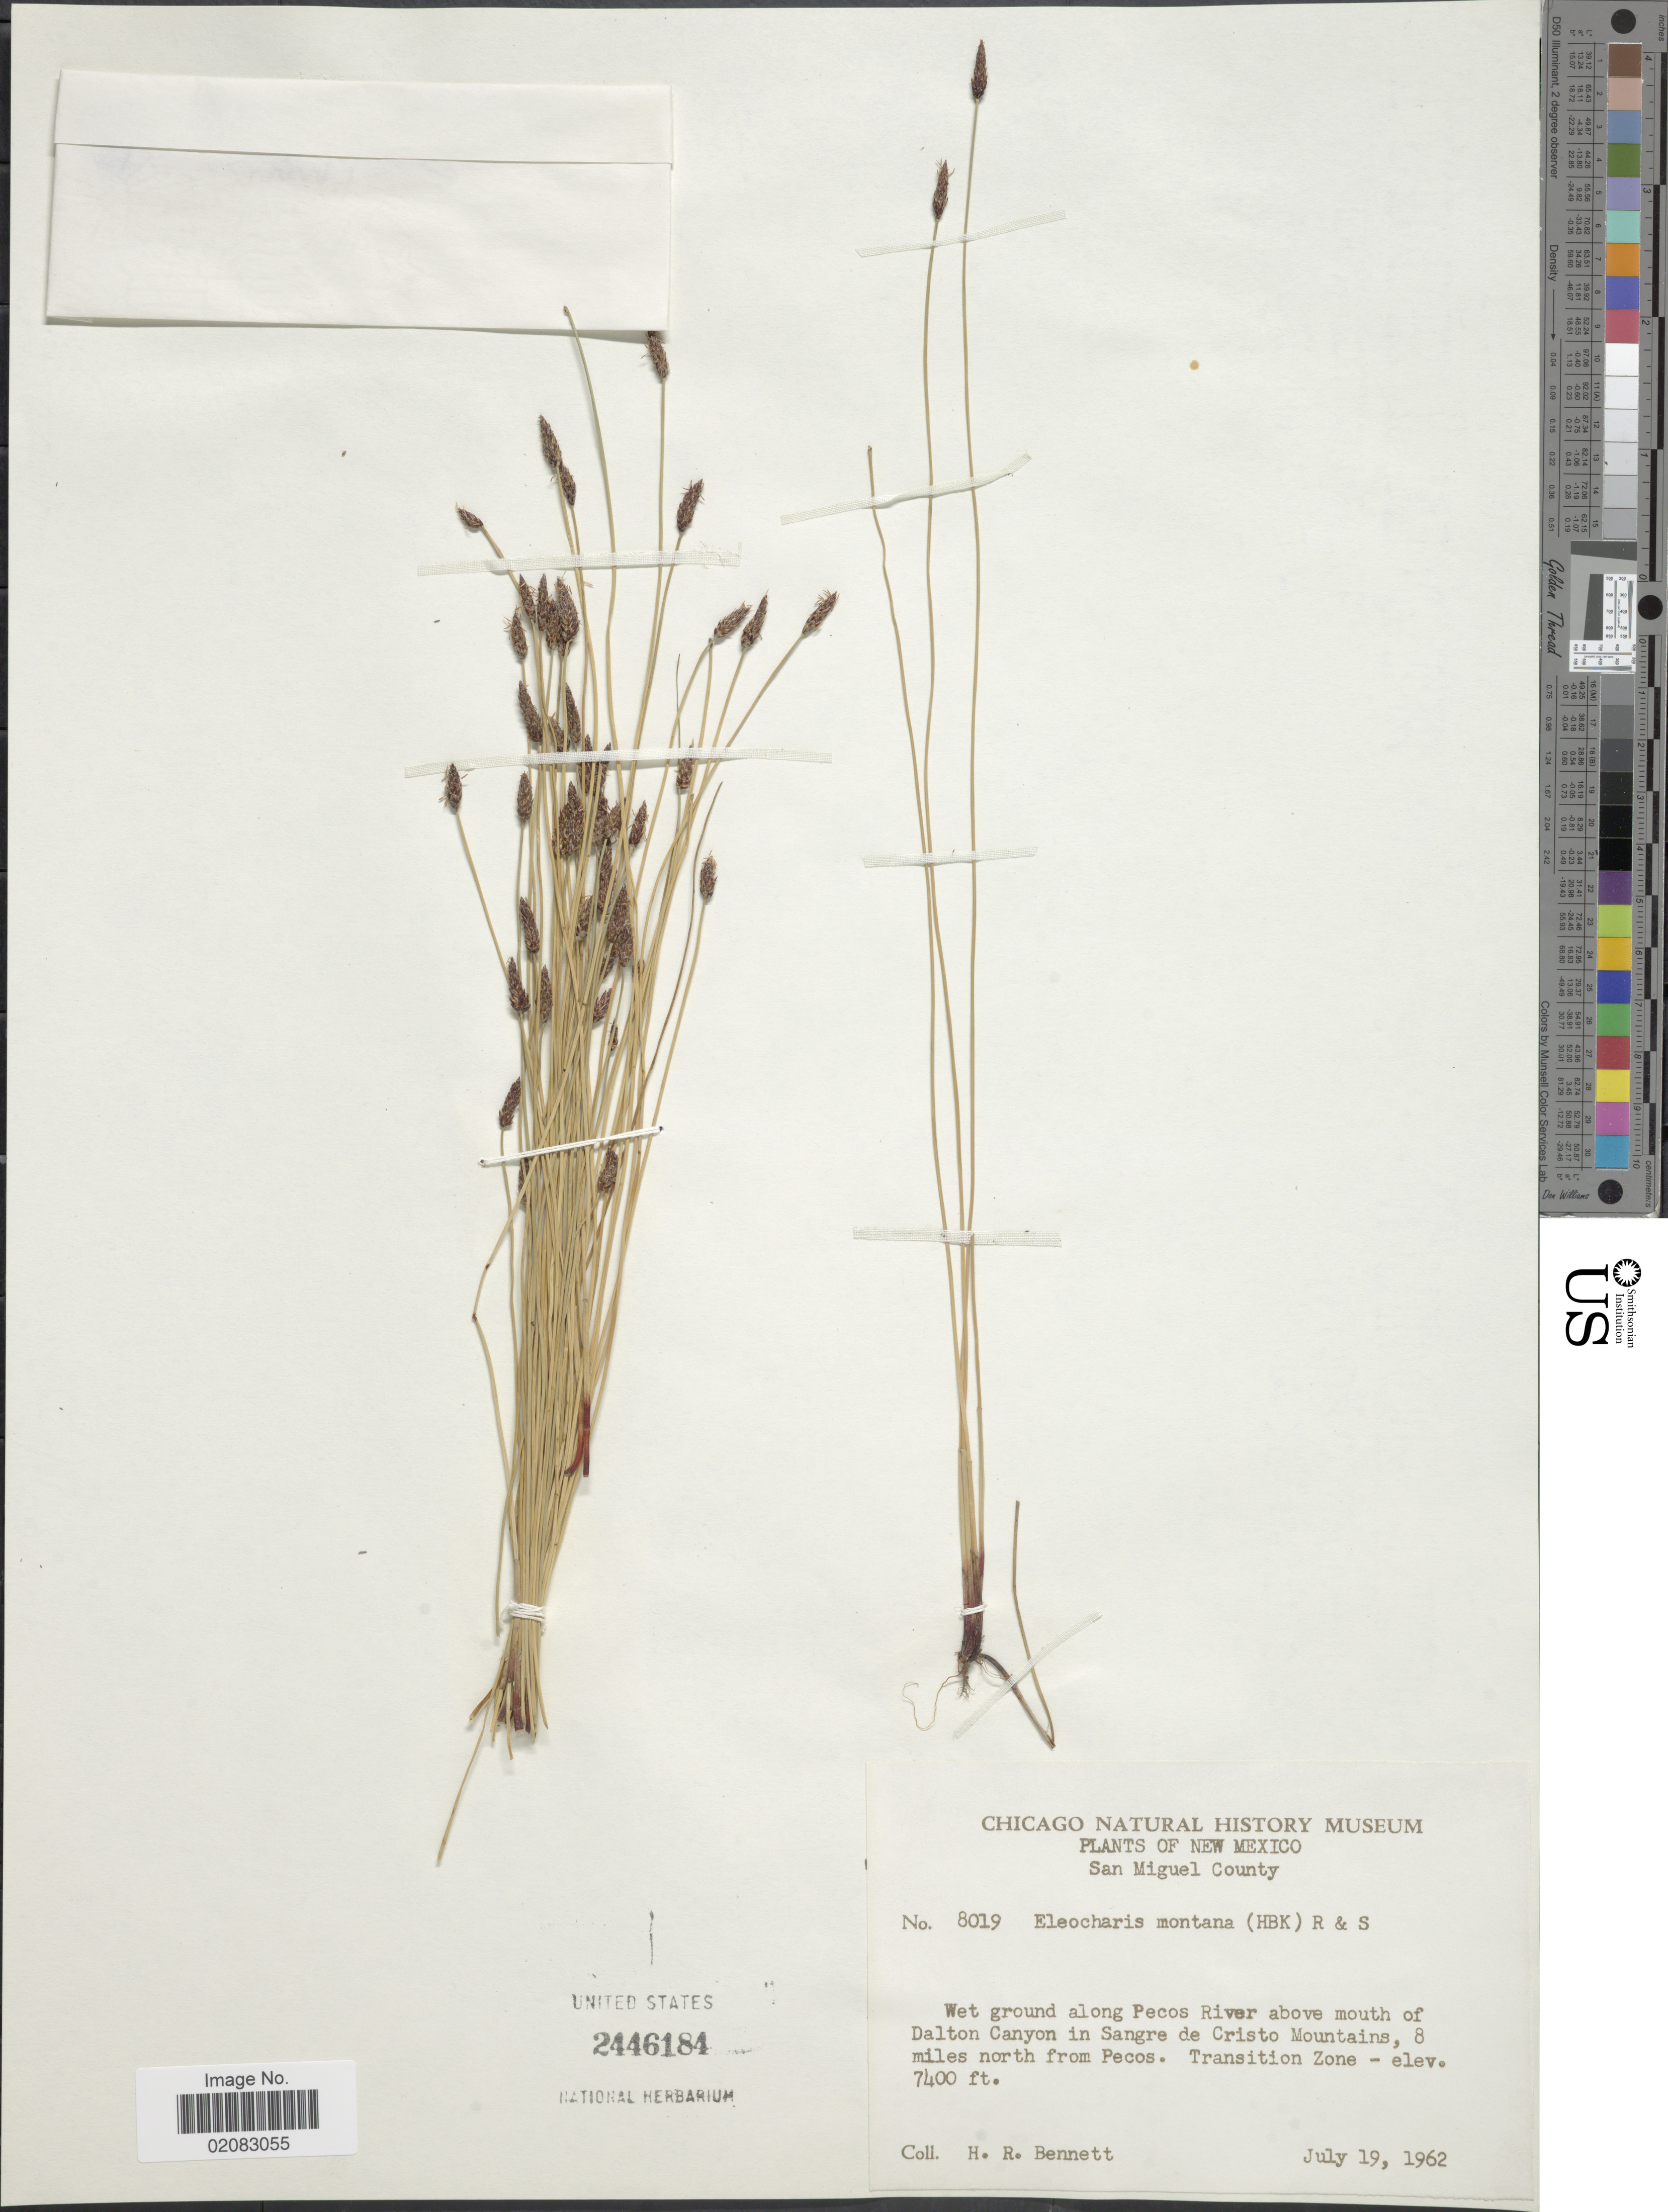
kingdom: Plantae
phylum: Tracheophyta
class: Liliopsida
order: Poales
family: Cyperaceae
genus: Eleocharis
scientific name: Eleocharis erythropoda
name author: Steud.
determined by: Rink, G.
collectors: H. R. Bennett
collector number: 8019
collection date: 1962-07-19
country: United States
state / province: New Mexico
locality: San Miguel County, wet ground along Pecos River above mouth of Dalton Canyon in Sangre de Cristo Mountains, 8 miles north from Pecos. Transition Zone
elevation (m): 2256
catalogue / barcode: US 2446184